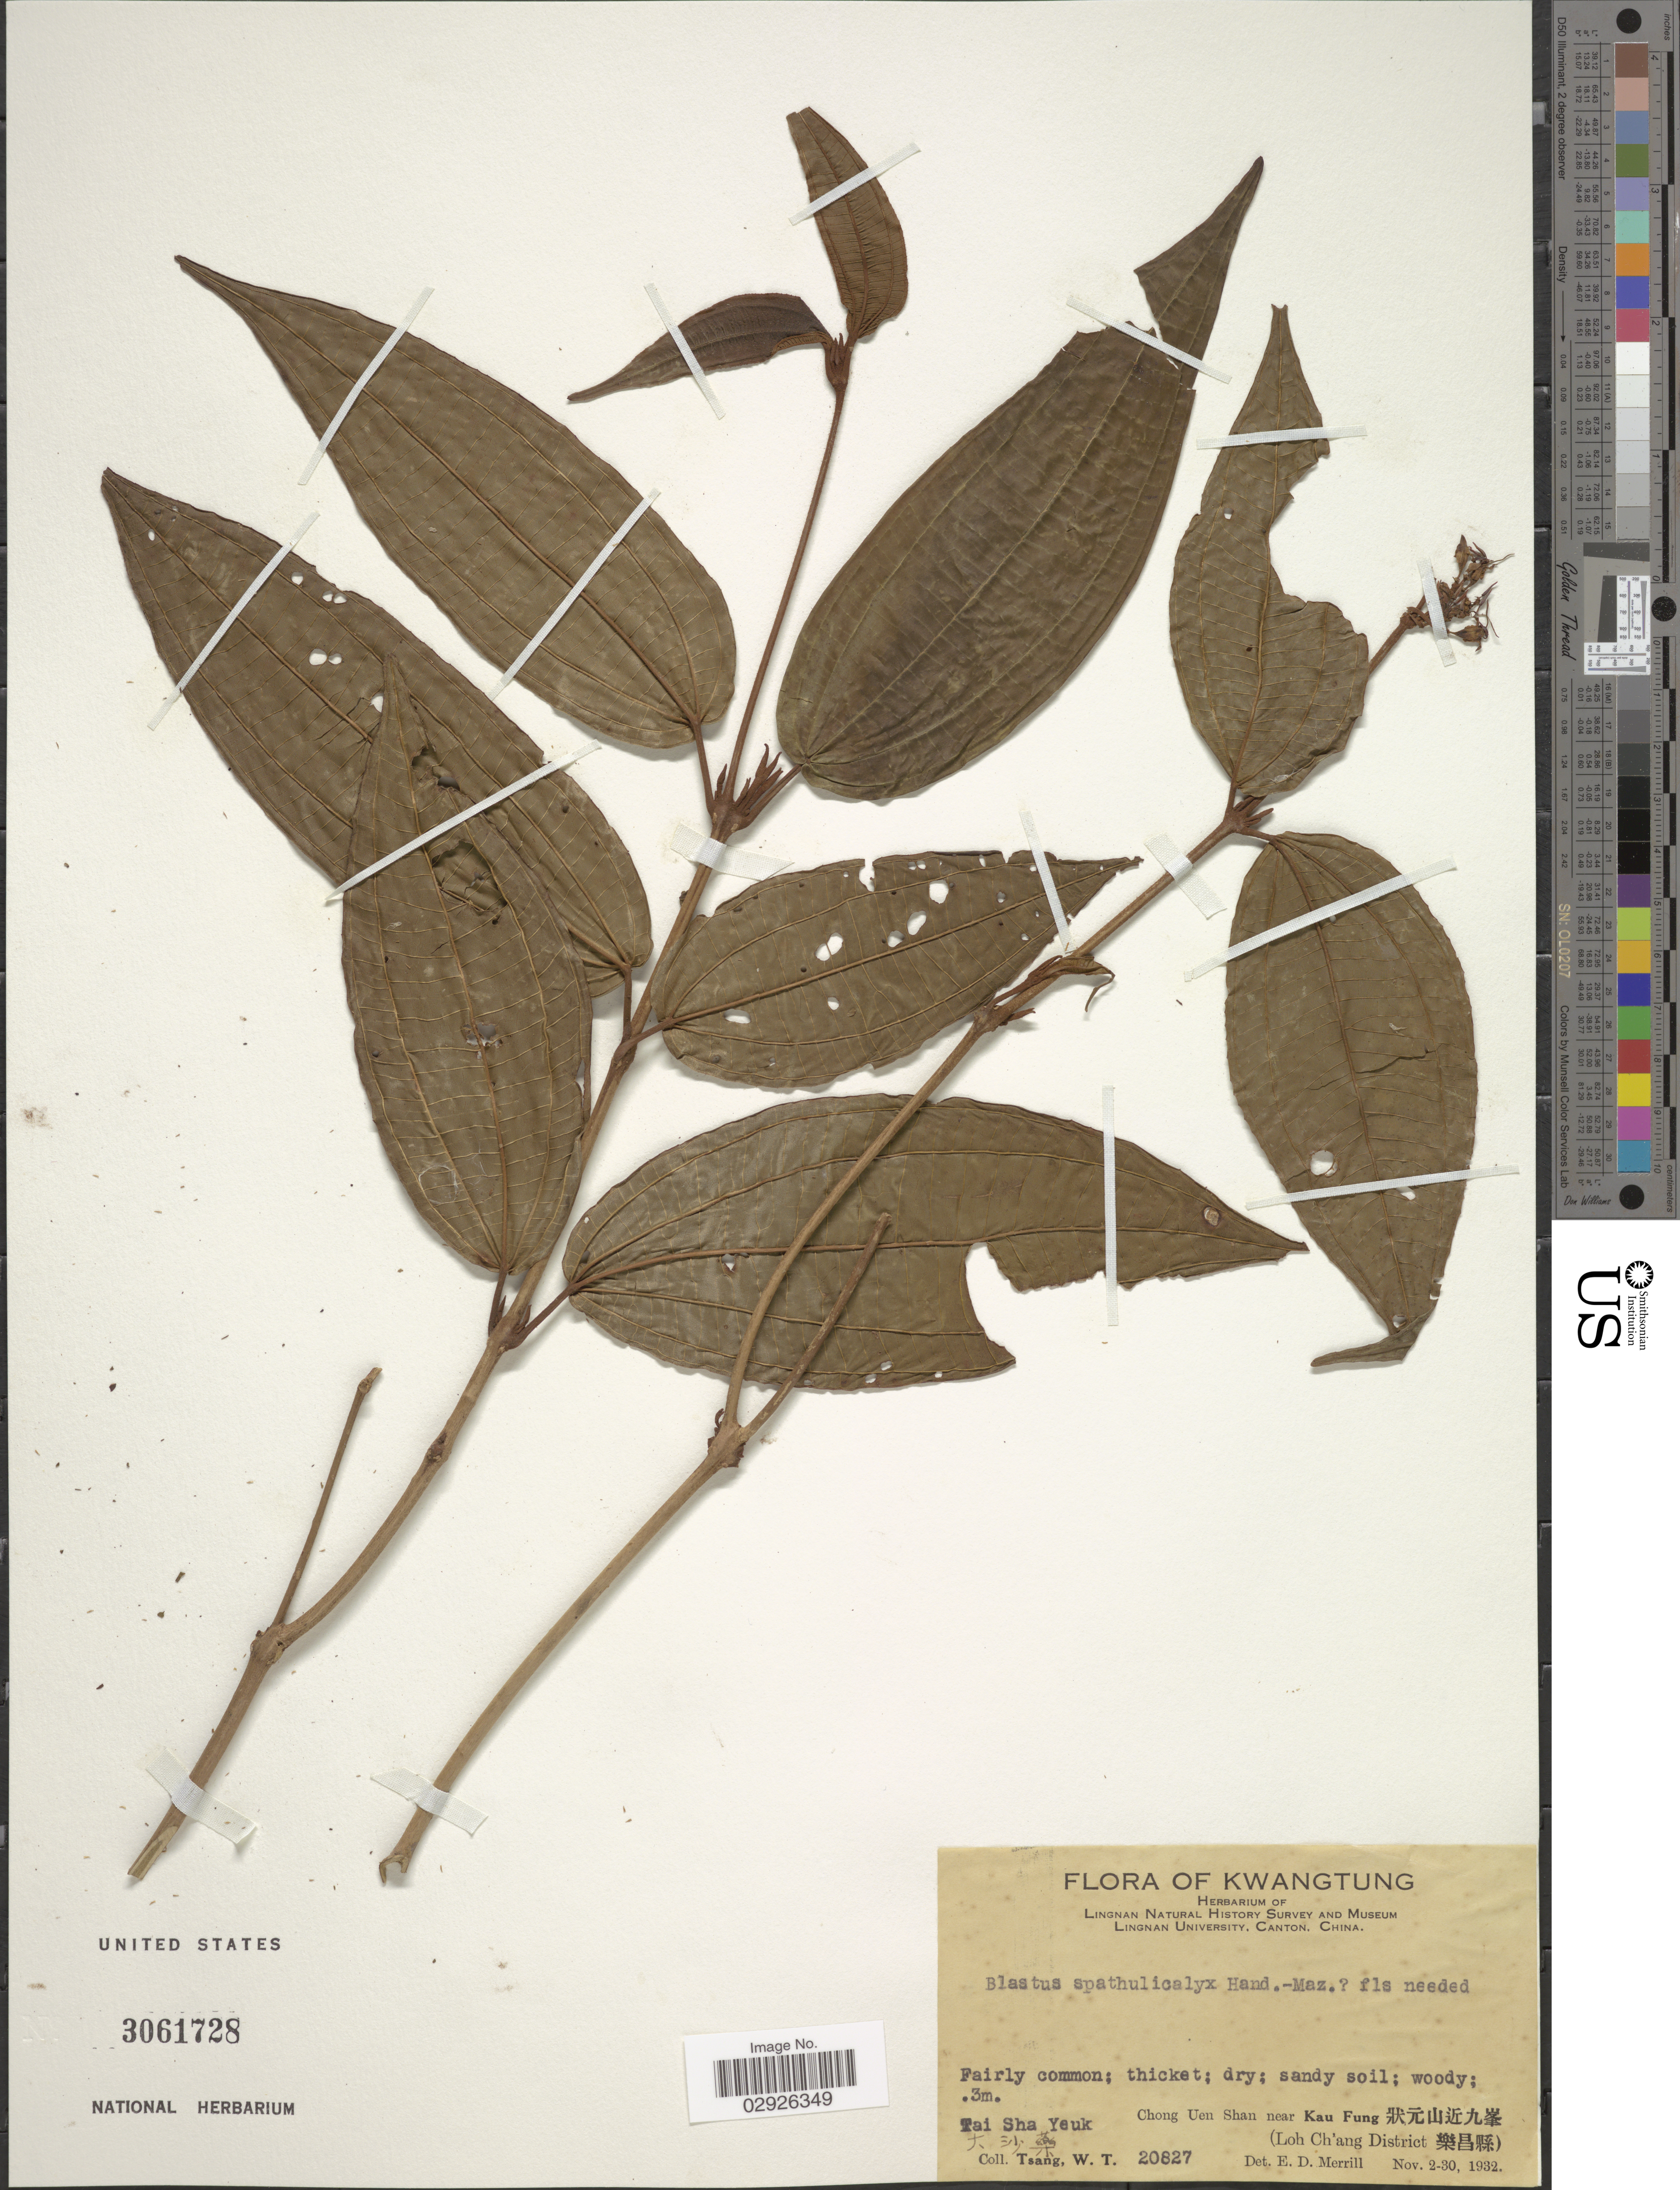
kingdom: Plantae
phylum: Tracheophyta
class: Magnoliopsida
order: Myrtales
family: Melastomataceae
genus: Blastus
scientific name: Blastus pauciflorus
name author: (Benth.) Guillaumin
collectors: W. T. Tsang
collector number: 20827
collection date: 1932-11-02/1932-11-30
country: China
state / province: Guangdong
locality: Kwangtung, Chong Uen Shan near Kau Fung (Loh Ch'ang District), Tai Sha Yeuk.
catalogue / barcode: US 3061728